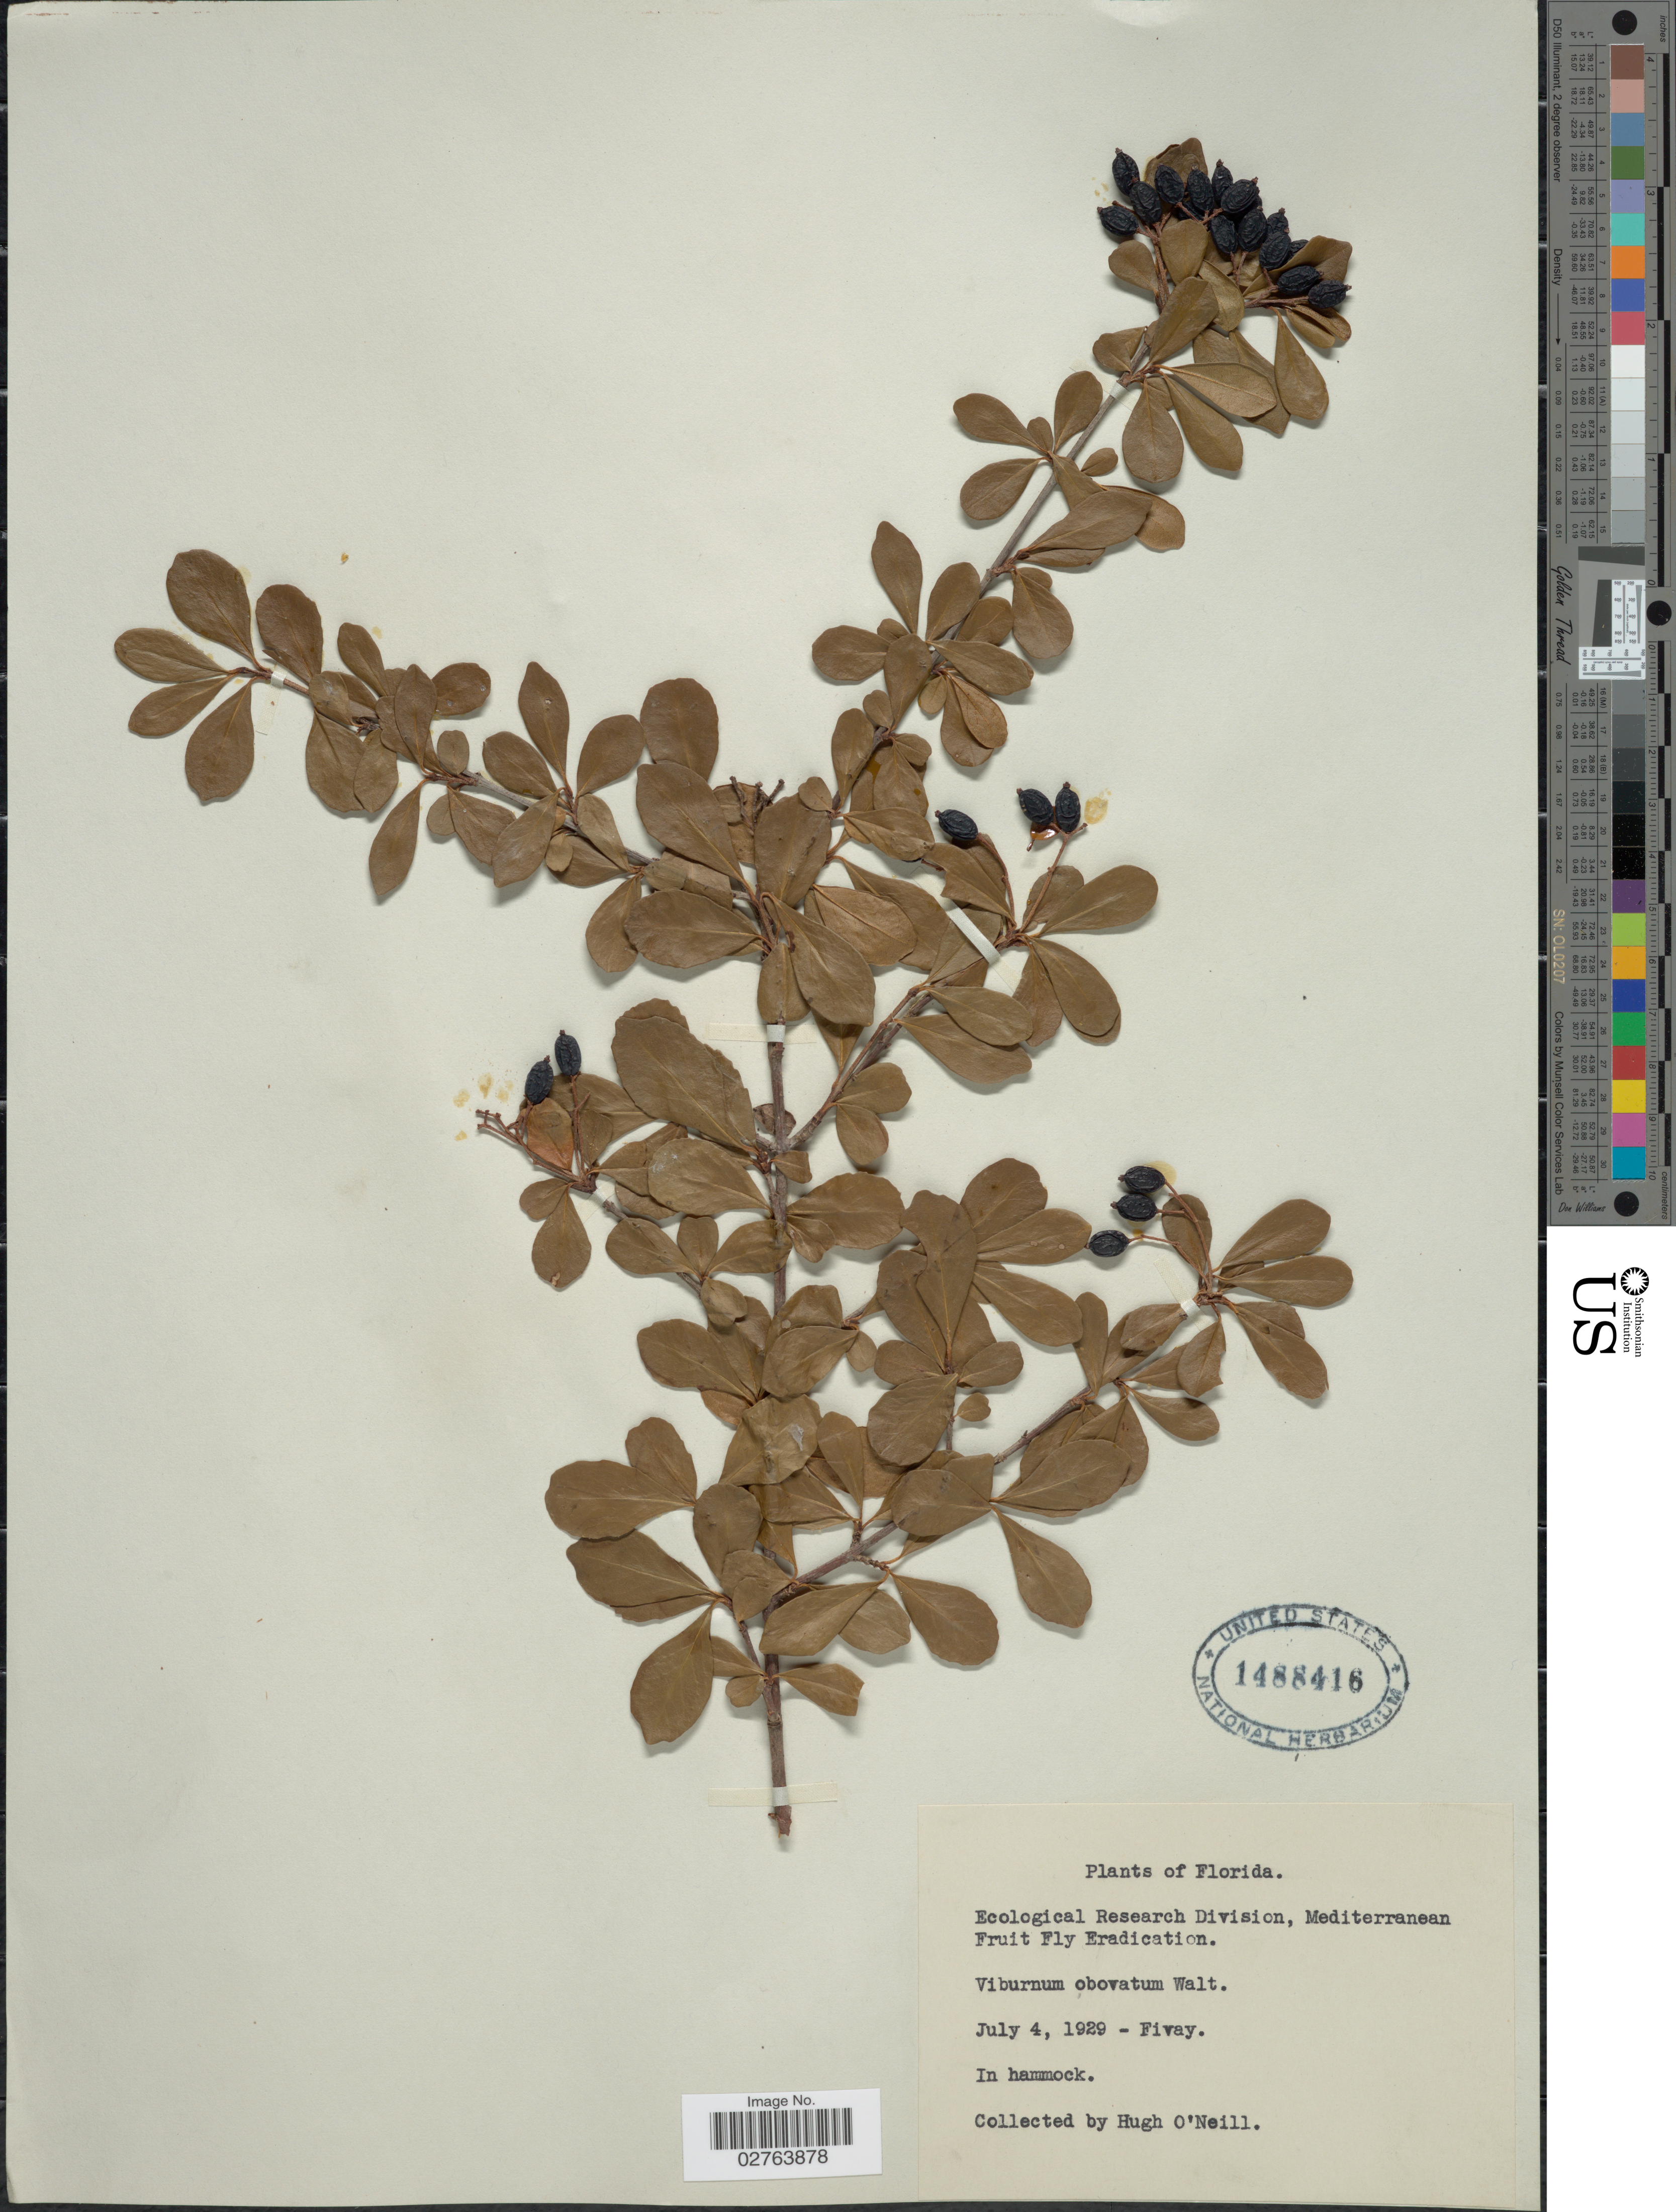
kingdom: Plantae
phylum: Tracheophyta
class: Magnoliopsida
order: Dipsacales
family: Viburnaceae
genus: Viburnum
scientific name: Viburnum obovatum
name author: Walter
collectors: H. O'Neill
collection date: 1929-07-04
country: United States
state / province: Florida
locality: Fivay. In hammock.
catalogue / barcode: US 1488416